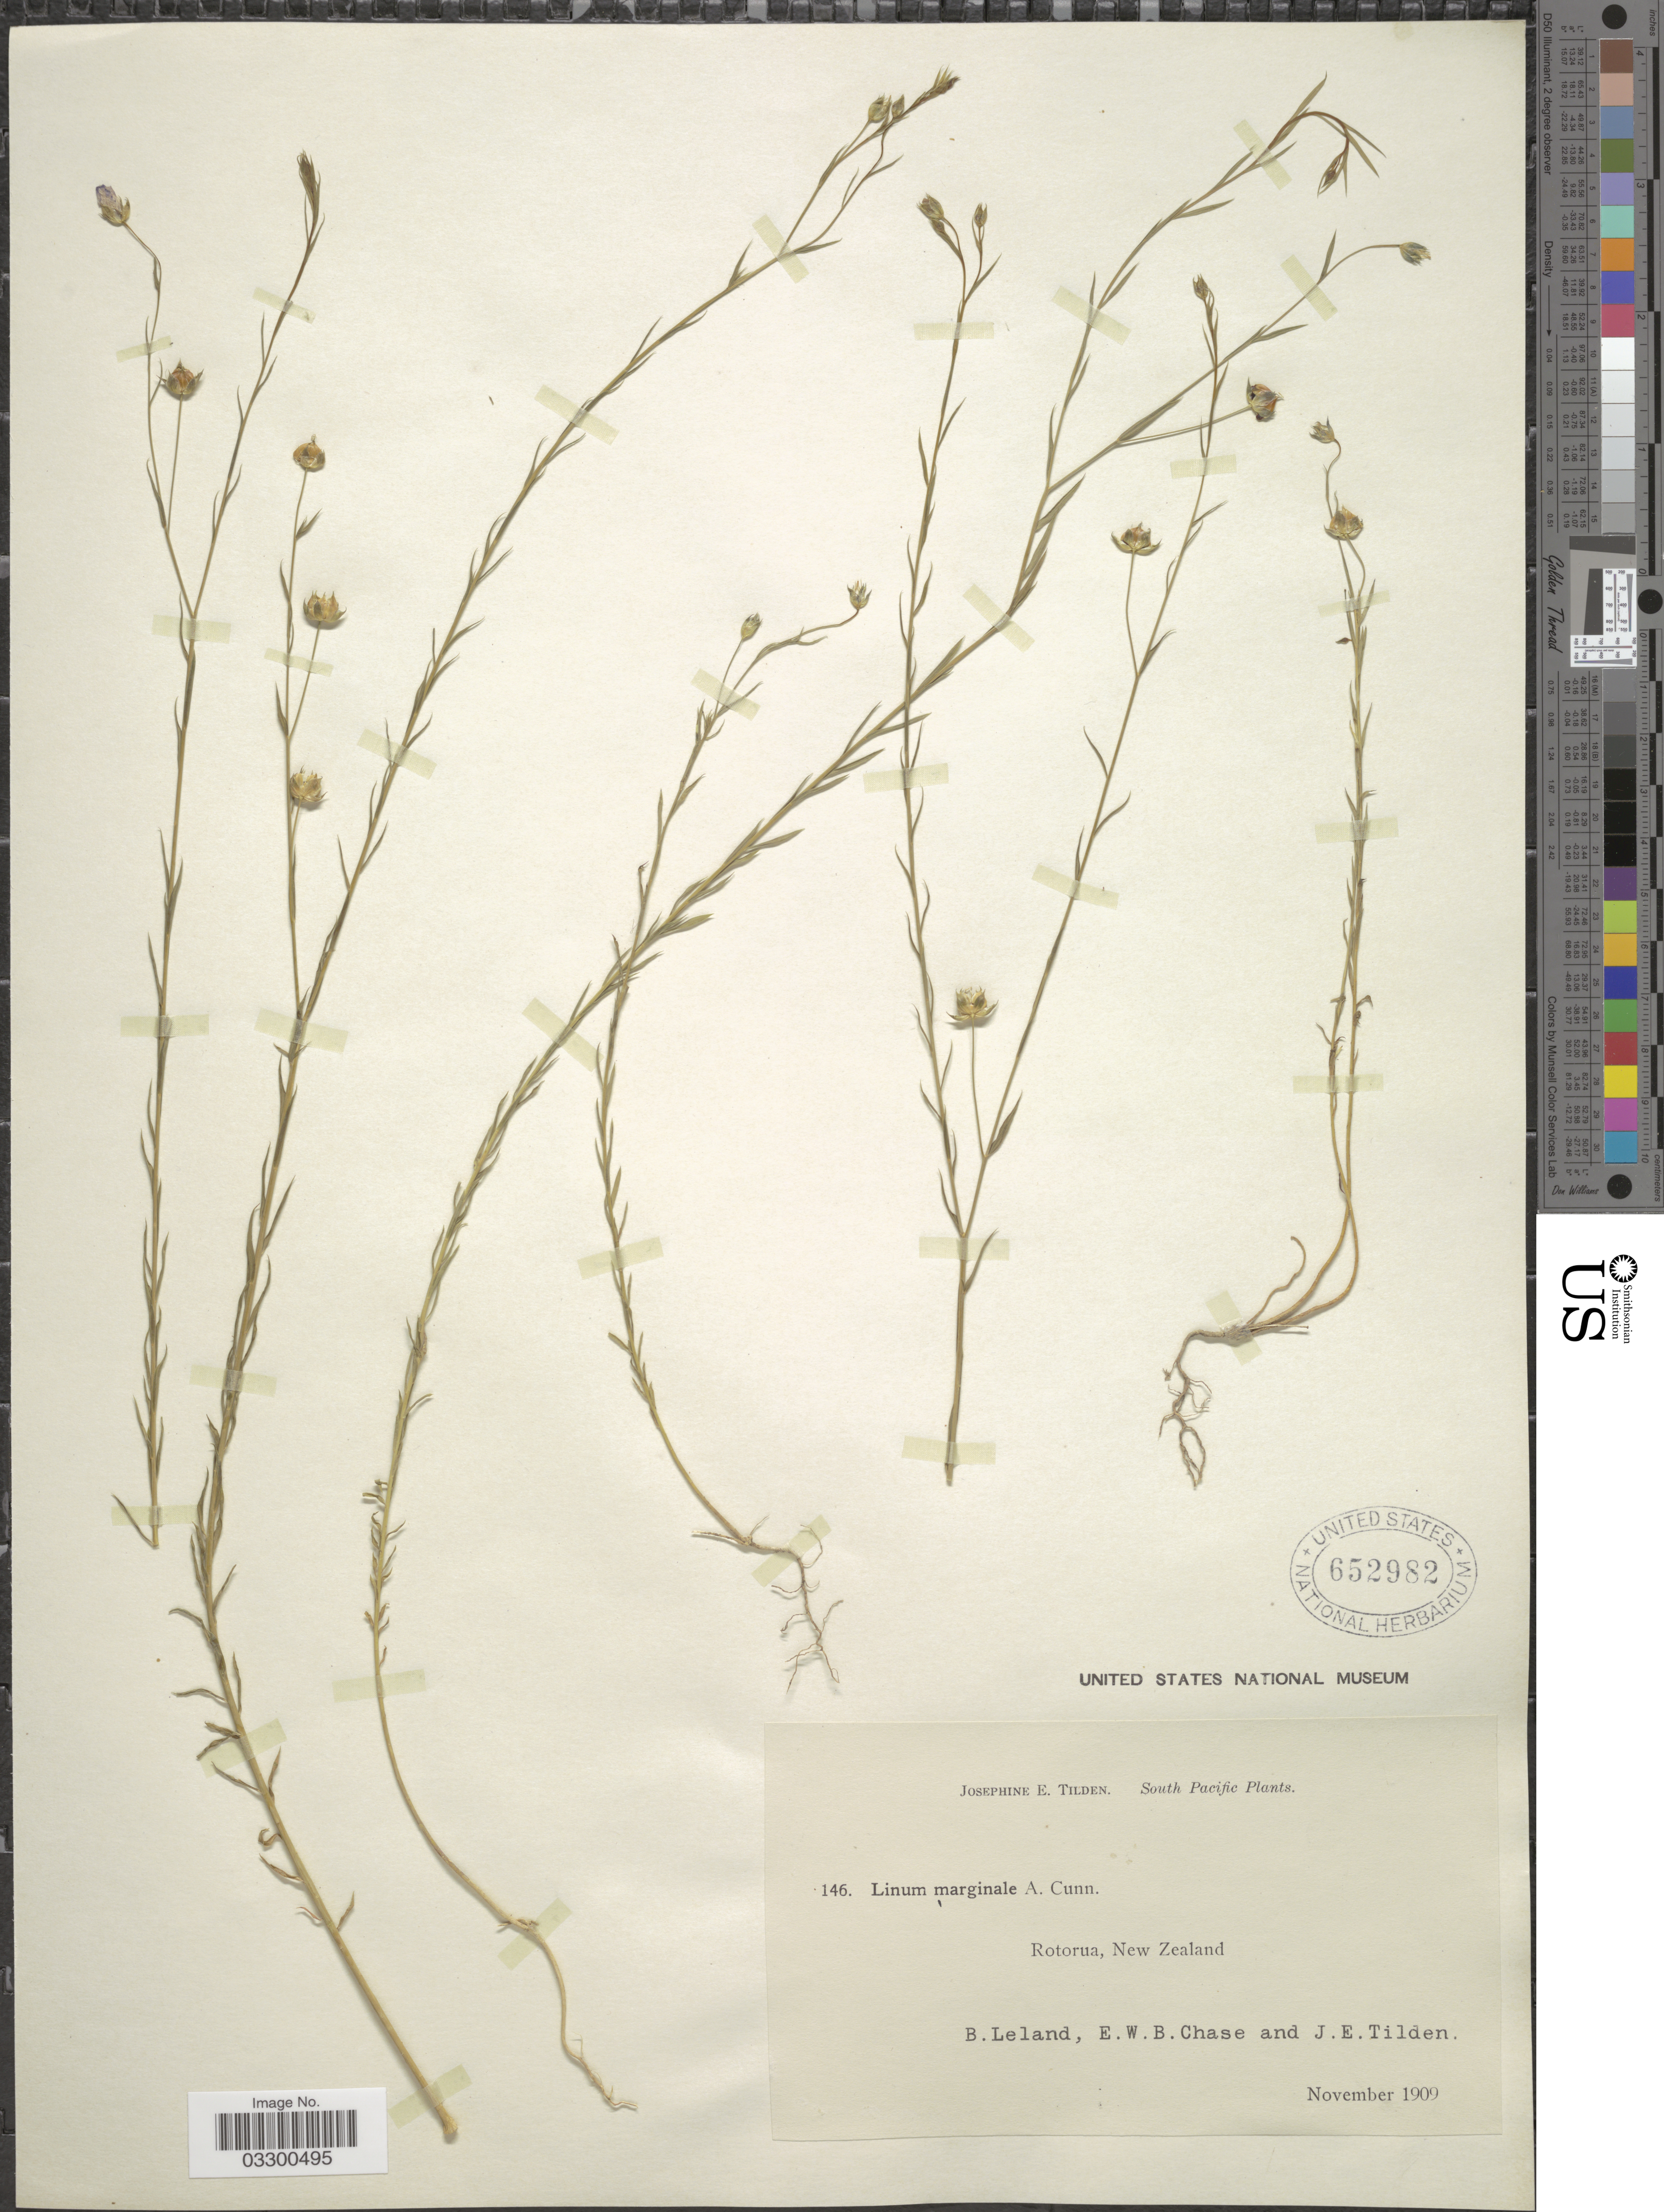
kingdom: Plantae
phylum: Tracheophyta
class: Magnoliopsida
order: Malpighiales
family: Linaceae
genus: Linum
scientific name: Linum marginale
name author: A. Cunn.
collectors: B. Leland, E. W. Chase & J. E. Tilden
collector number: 146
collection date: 1909-11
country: New Zealand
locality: South Pacific. Rotorua.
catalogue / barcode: US 652982